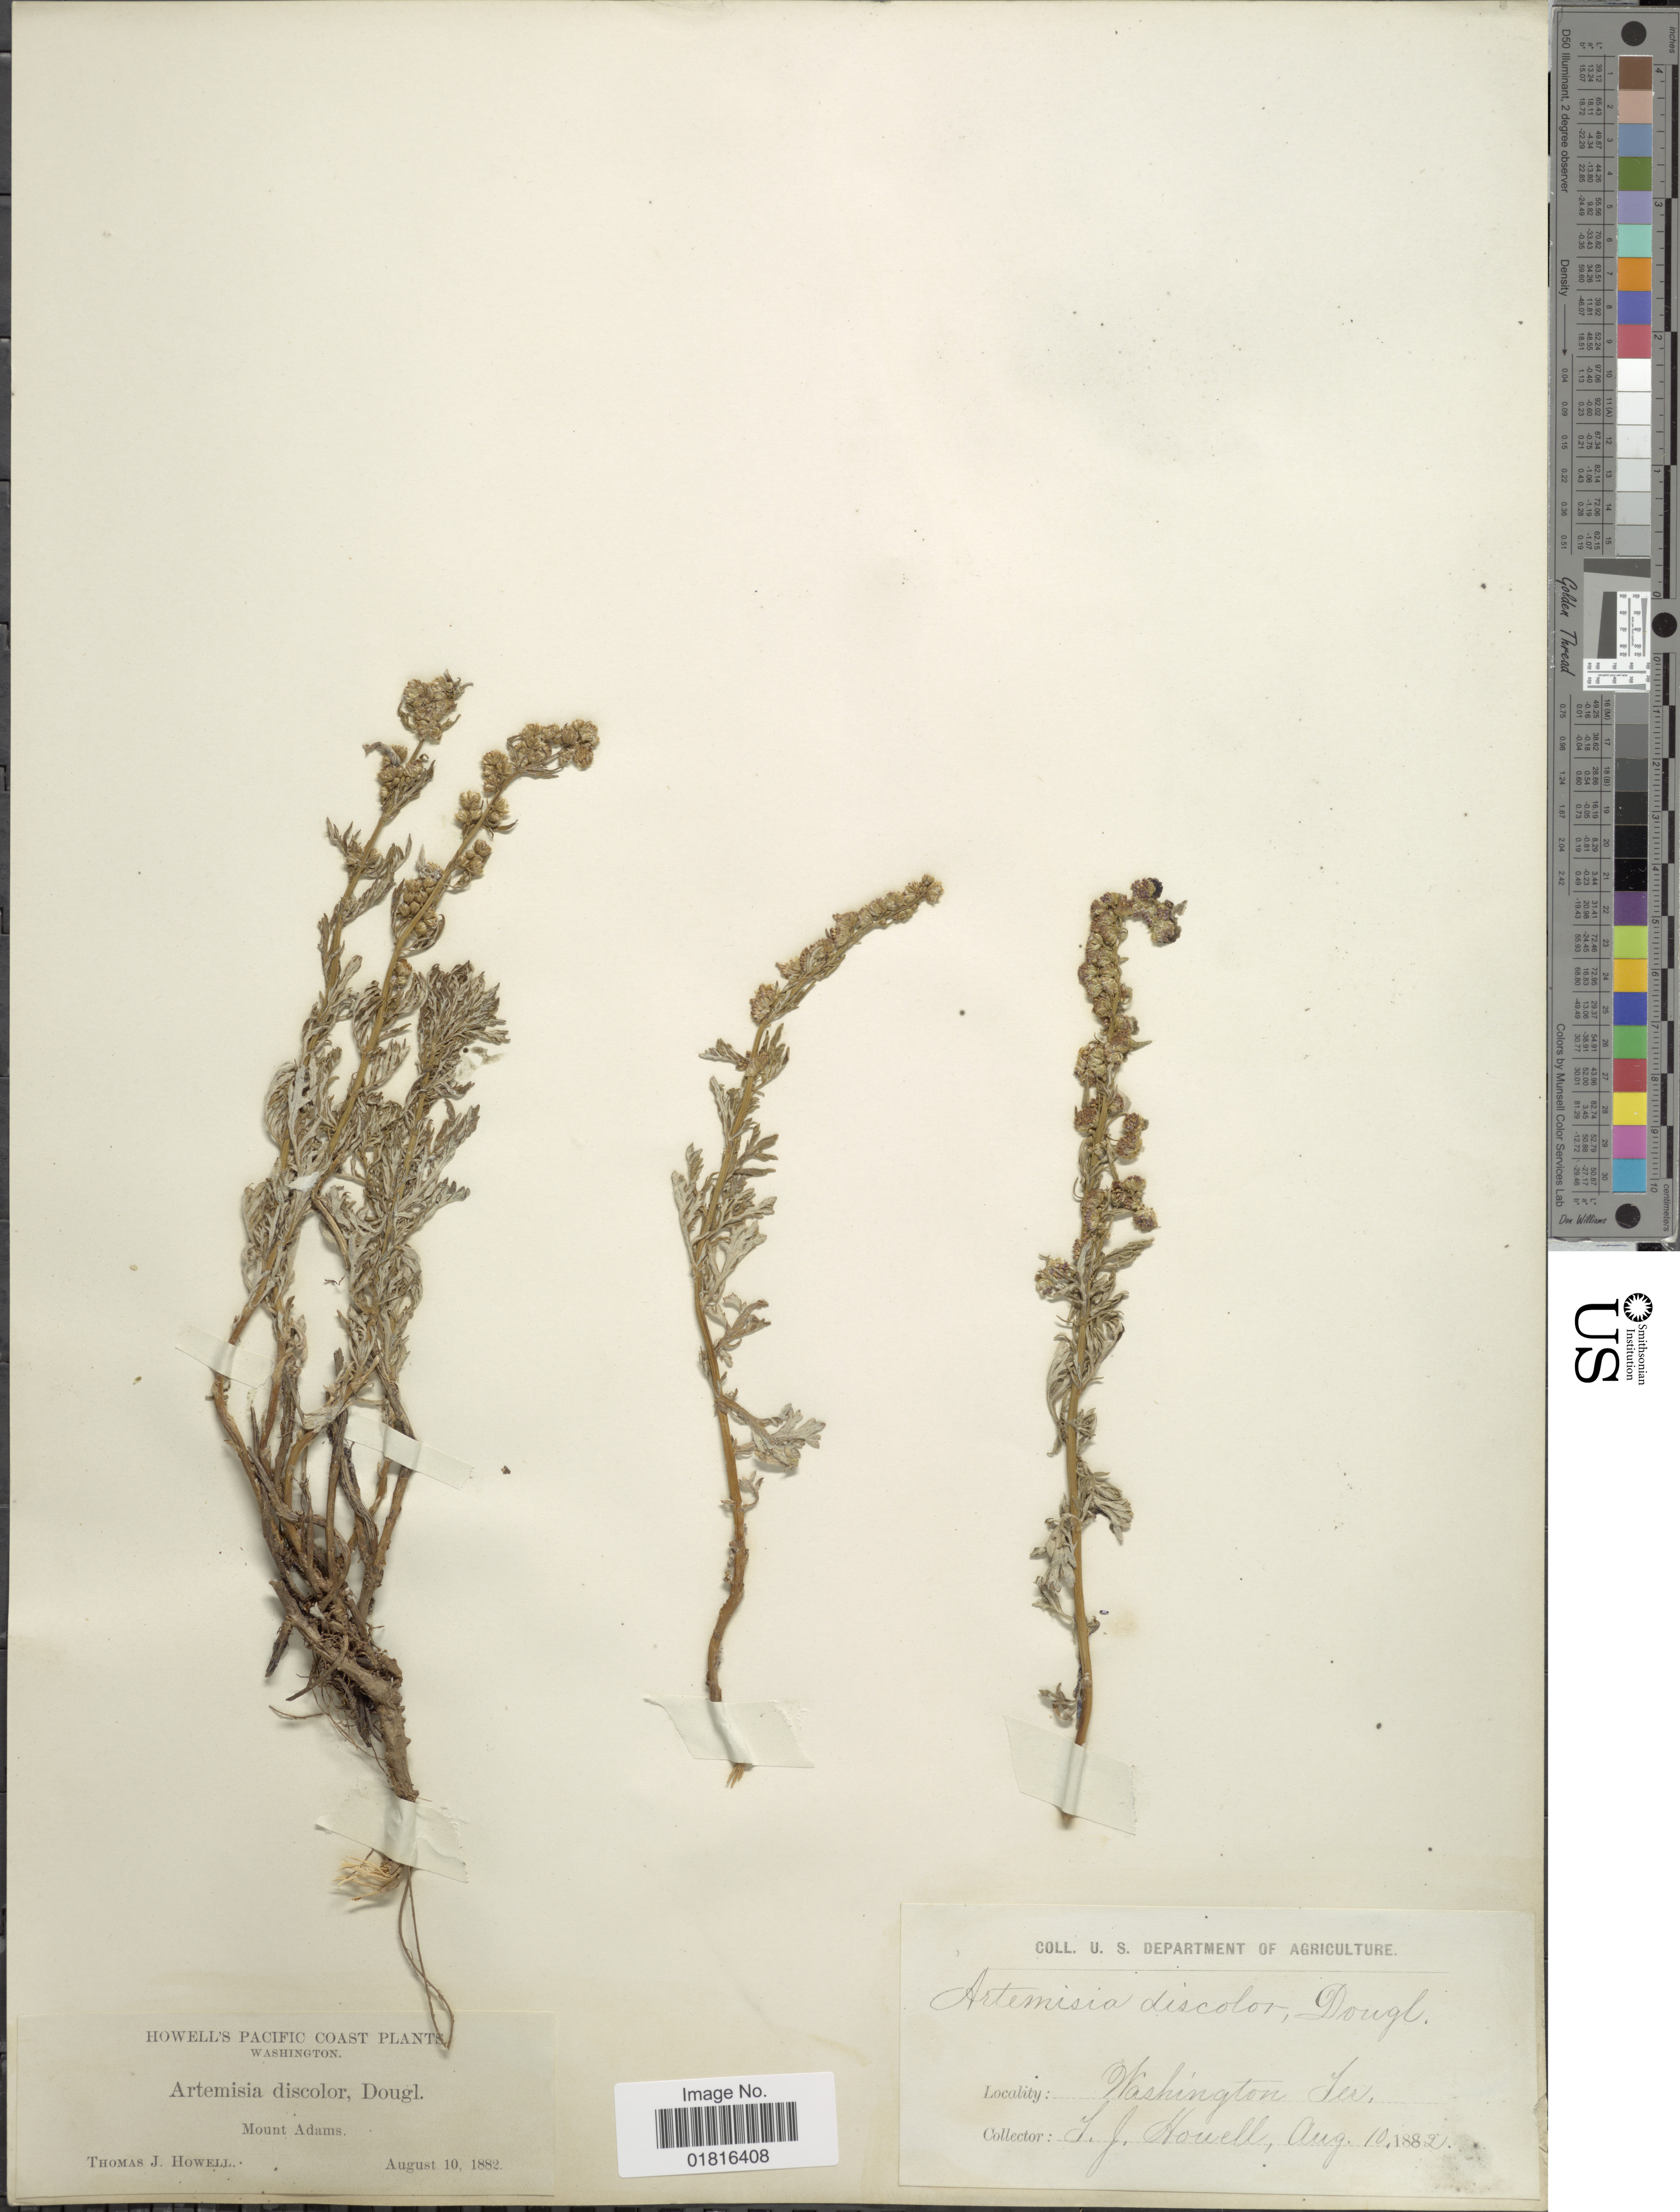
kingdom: Plantae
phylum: Tracheophyta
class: Magnoliopsida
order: Asterales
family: Asteraceae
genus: Artemisia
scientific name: Artemisia michauxiana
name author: Besser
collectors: T. J. Howell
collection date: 1882-08-10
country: United States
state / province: Washington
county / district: Yakima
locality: Pacific Coast, Mount Adams